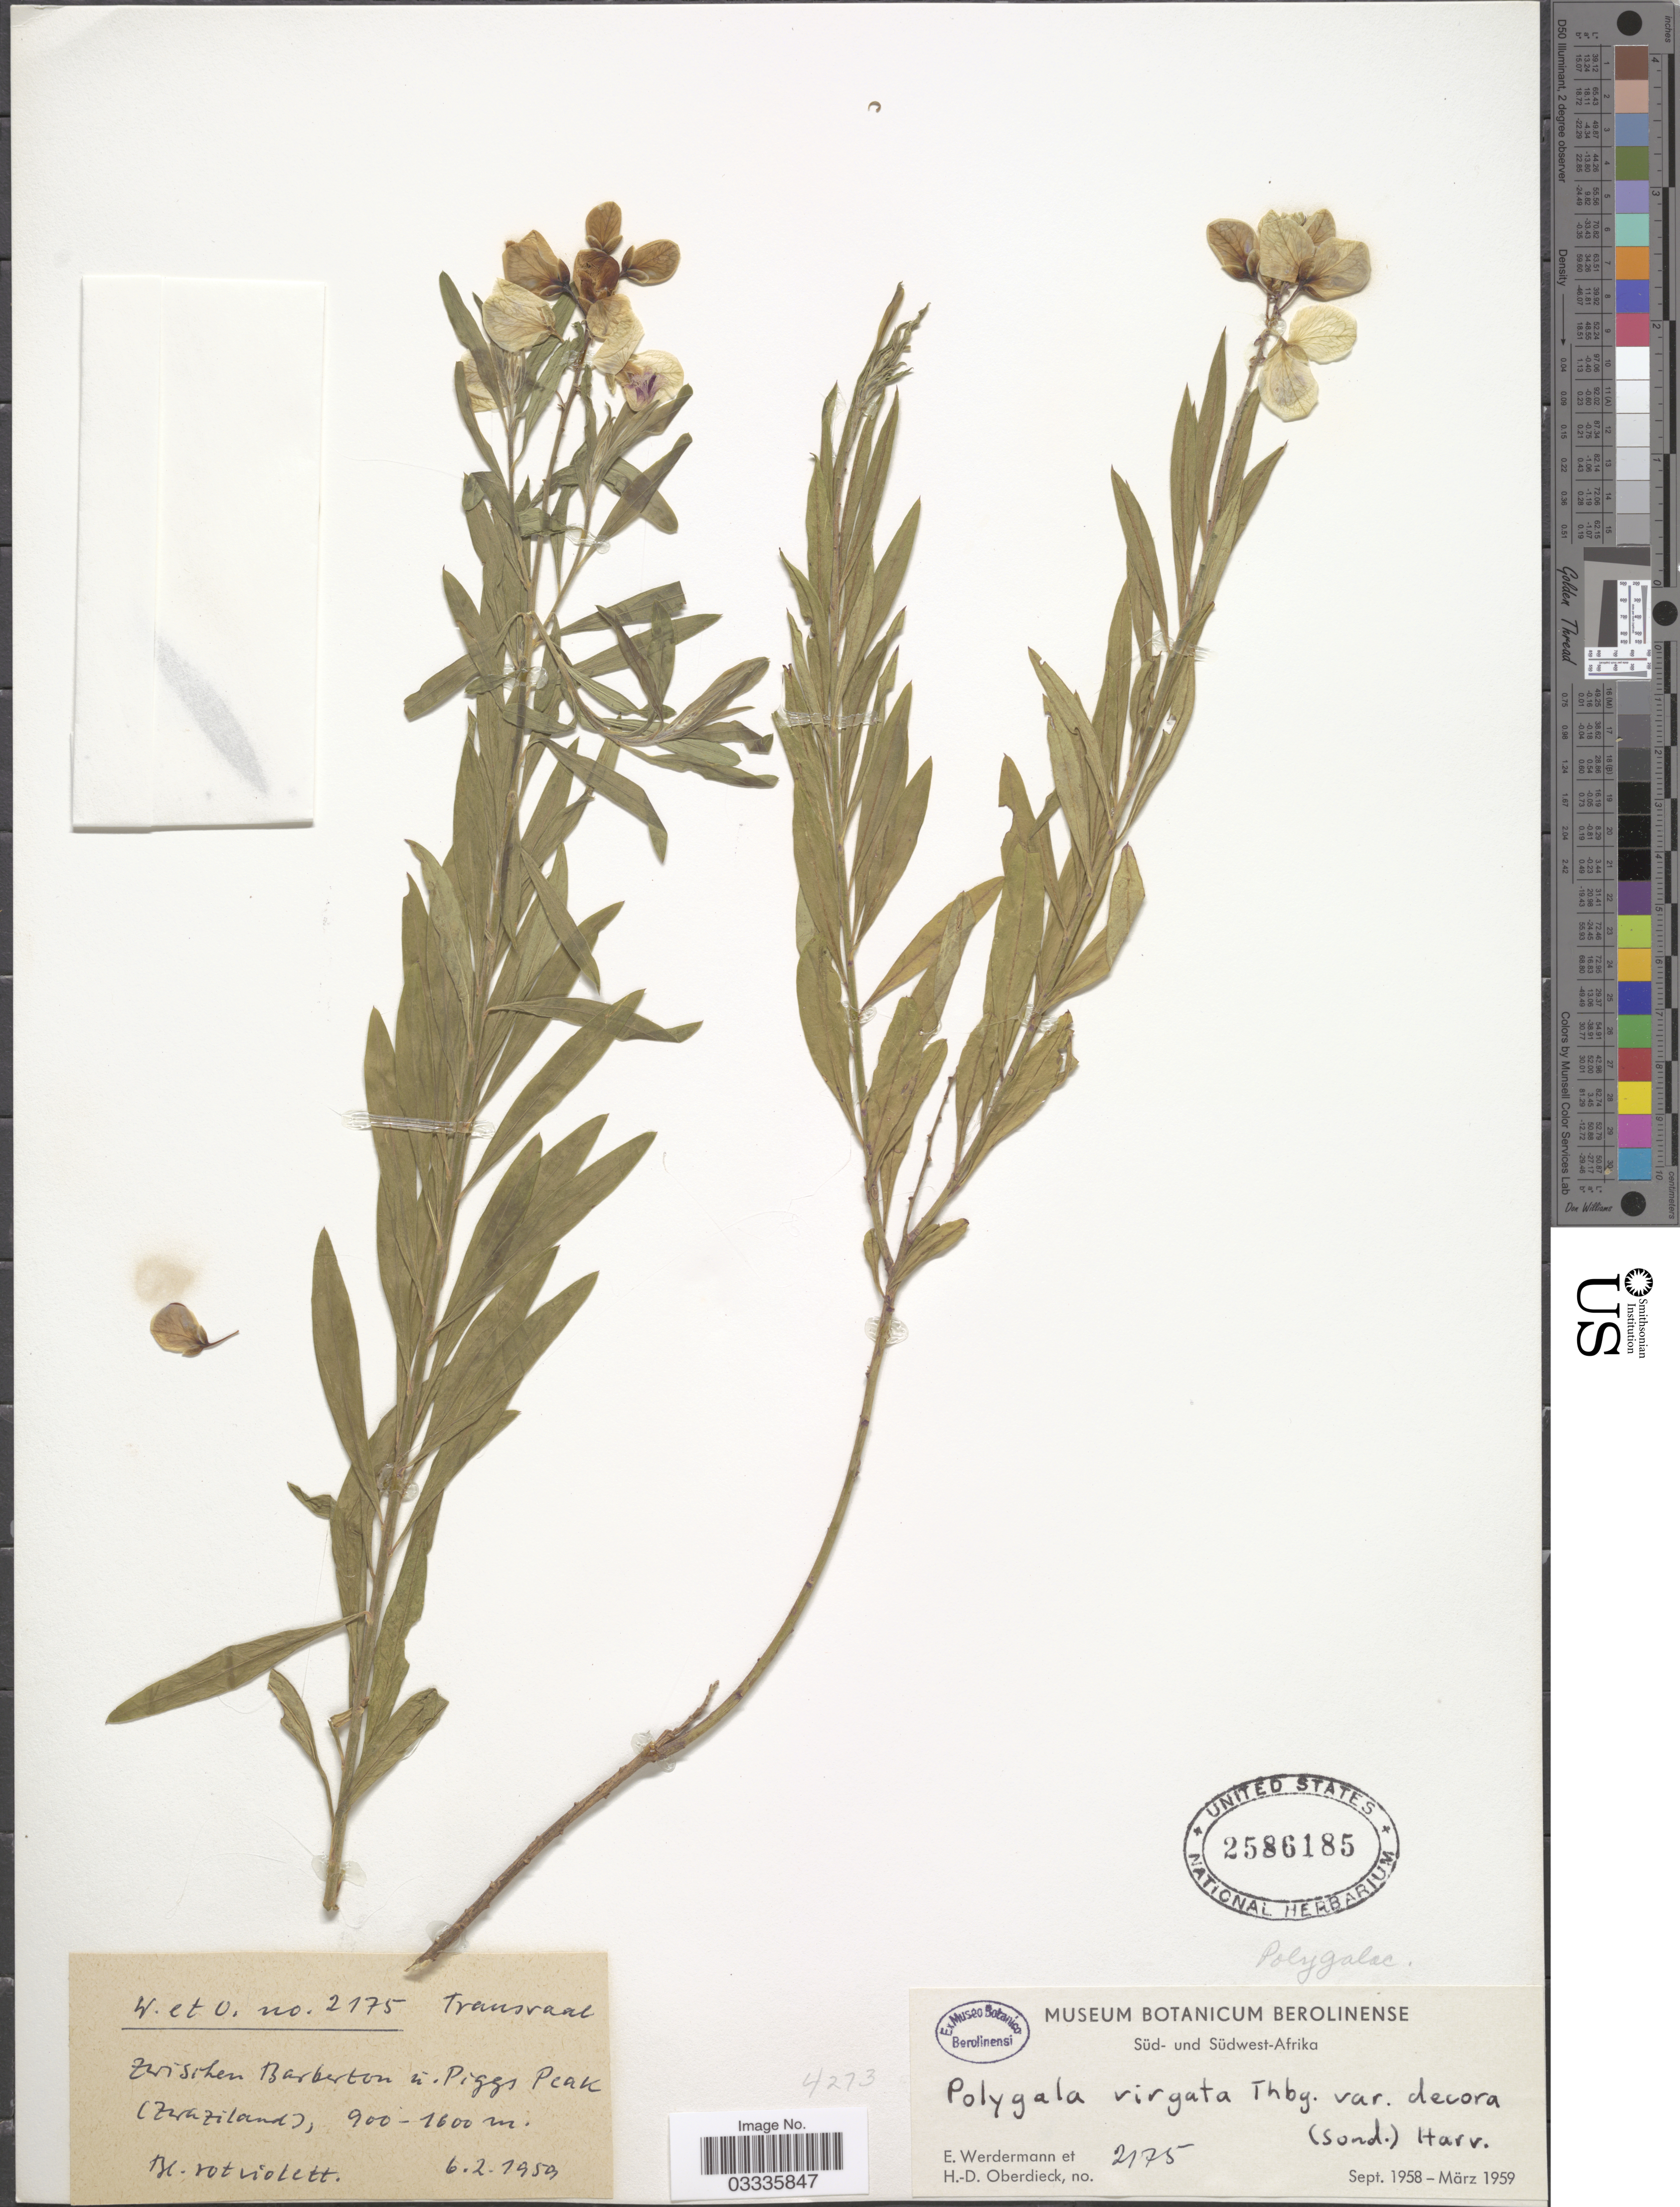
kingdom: Plantae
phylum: Tracheophyta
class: Magnoliopsida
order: Fabales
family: Polygalaceae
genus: Polygala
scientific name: Polygala virgata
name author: Thunb.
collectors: E. Werdermann & H. Oberdieck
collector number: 2175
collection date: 1959-02-06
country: Eswatini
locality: Transvaal. Zwischen Barberton u. Piggs Peak (Zwaziland).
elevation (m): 900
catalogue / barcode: US 2586185